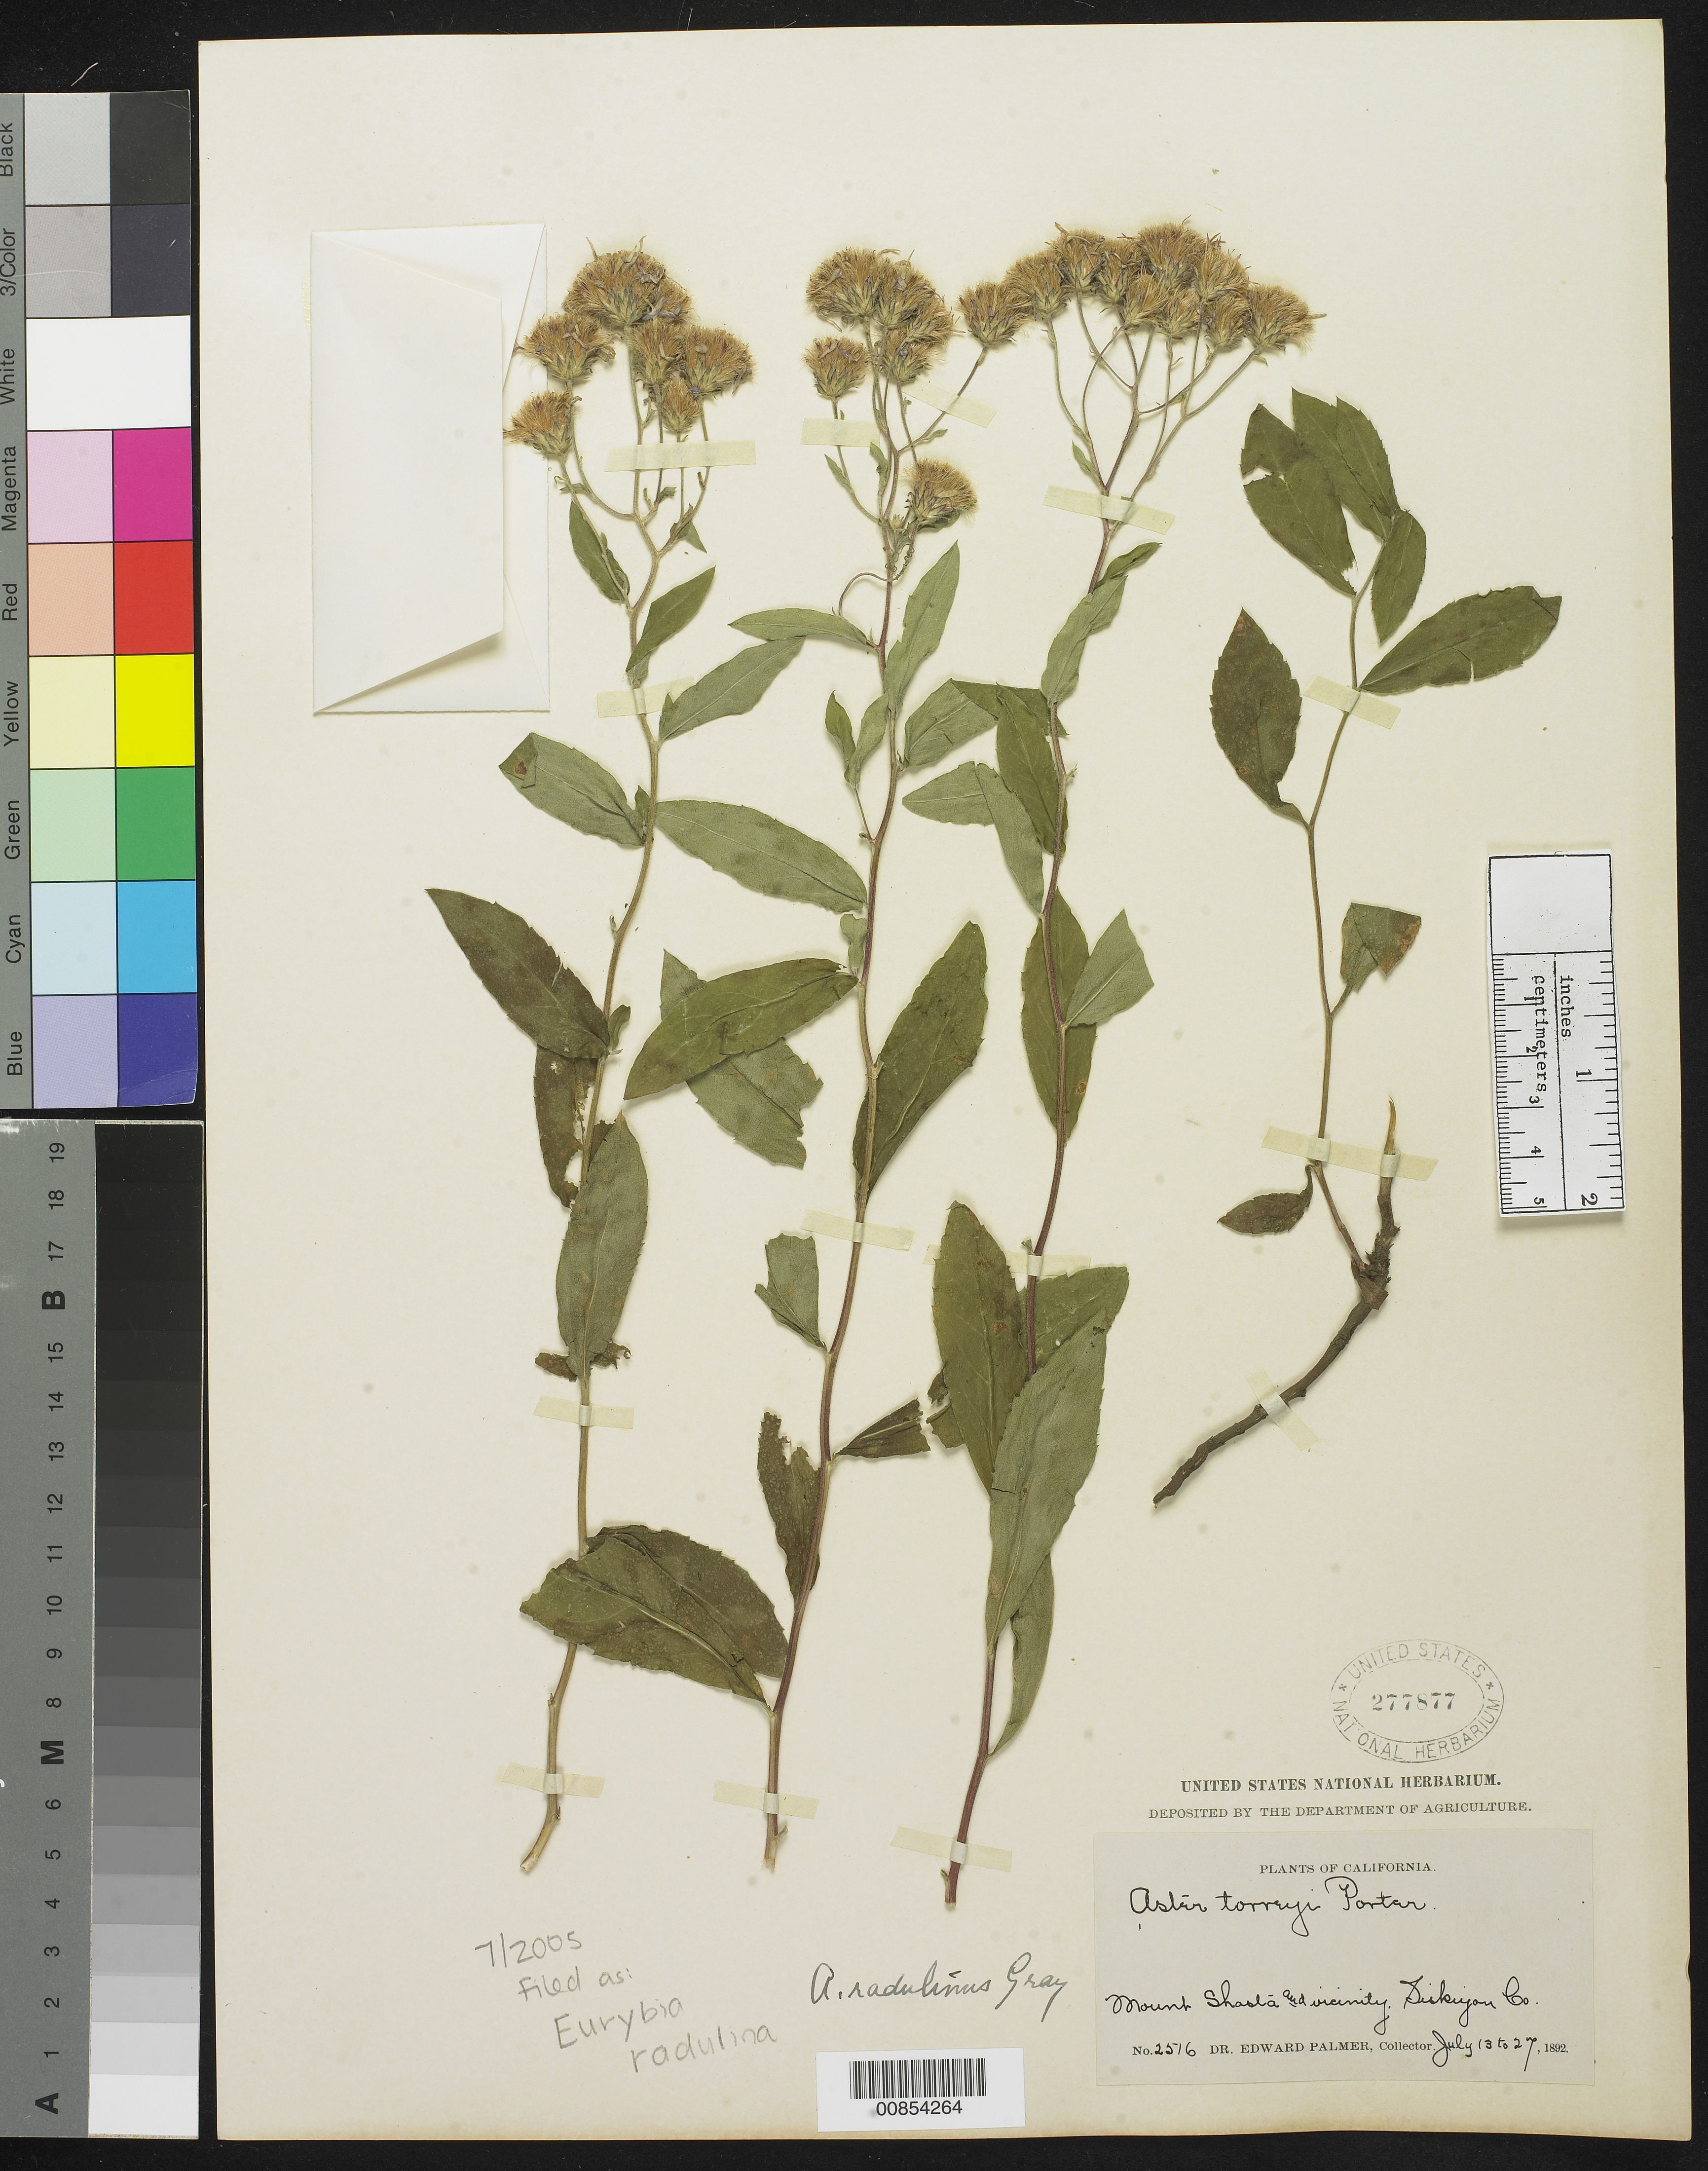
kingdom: Plantae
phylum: Tracheophyta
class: Magnoliopsida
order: Asterales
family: Asteraceae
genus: Eurybia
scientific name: Eurybia radulina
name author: (A. Gray) G.L. Nesom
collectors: E. Palmer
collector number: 2516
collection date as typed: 13 Jul 1892 to 27 Jul 1892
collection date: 1892-07-13/1892-07-27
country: United States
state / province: California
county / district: Siskiyou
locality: Mount Shasta and vicinity, Siskiyou County, California.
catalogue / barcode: US 277877